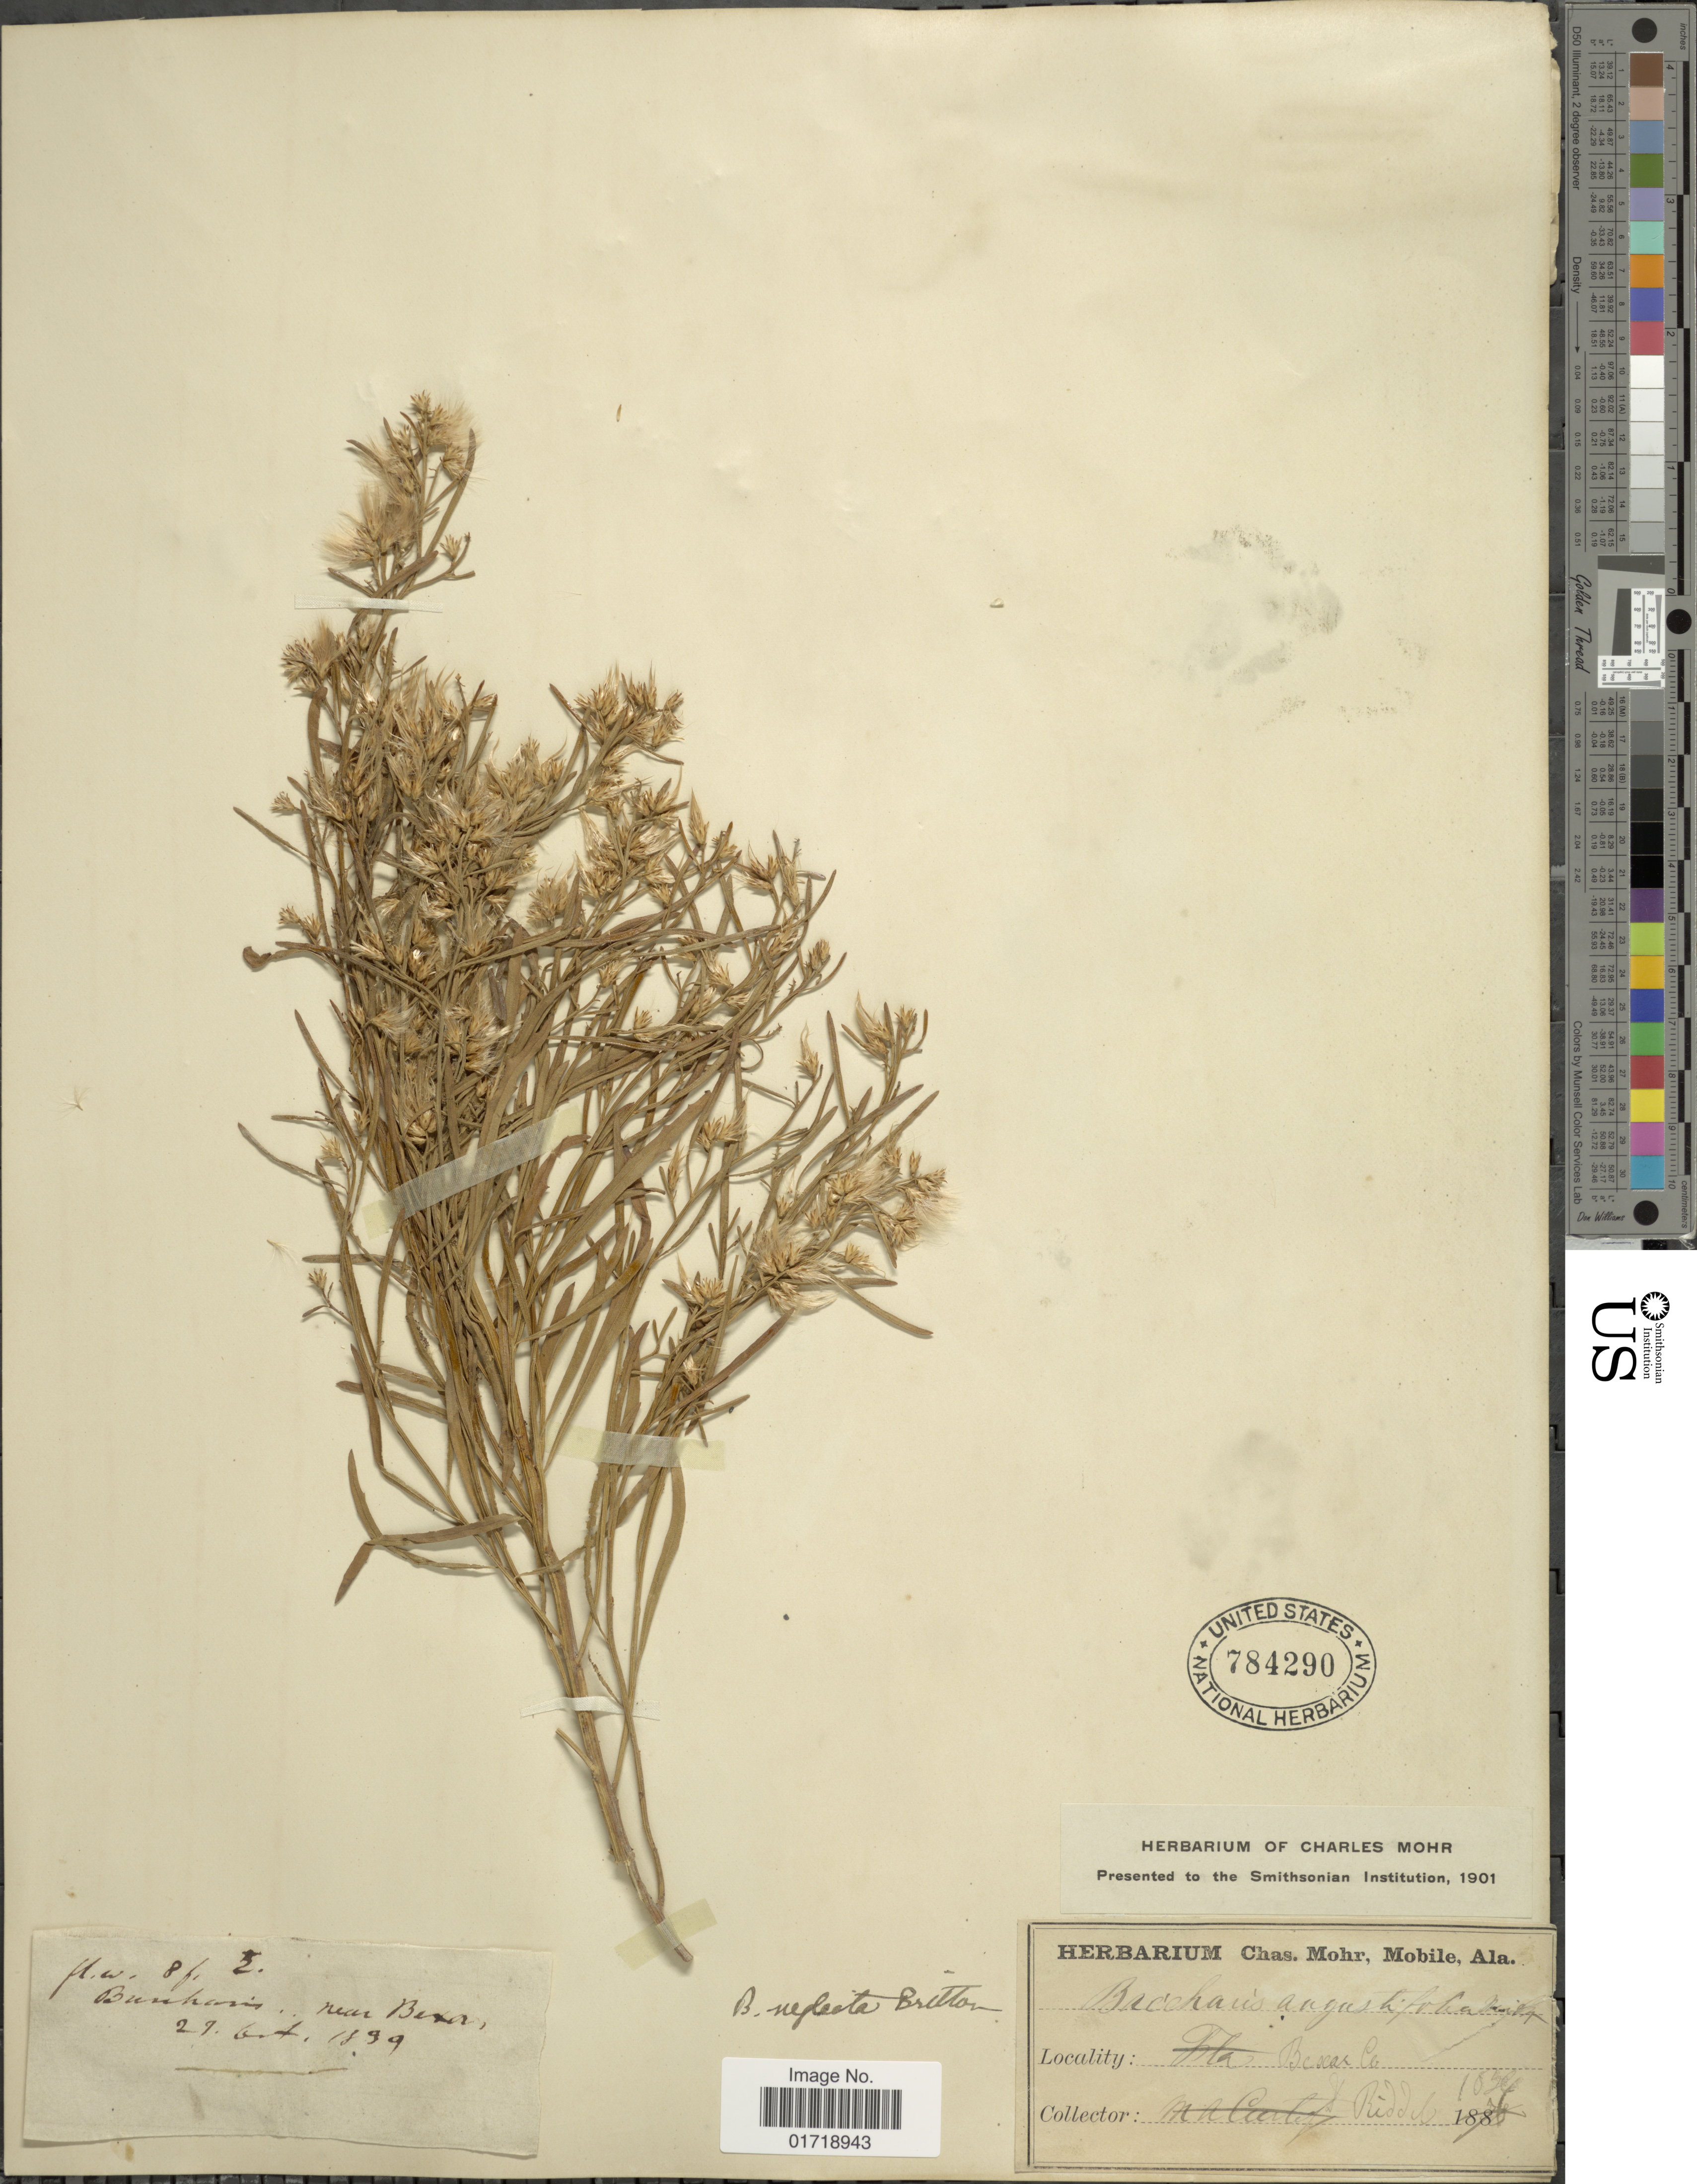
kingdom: Plantae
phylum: Tracheophyta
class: Magnoliopsida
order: Asterales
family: Asteraceae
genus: Baccharis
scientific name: Baccharis neglecta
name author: Britton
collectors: J. Riddell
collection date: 1899-10-27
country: United States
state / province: Texas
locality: Bexar Co.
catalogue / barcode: US 784290